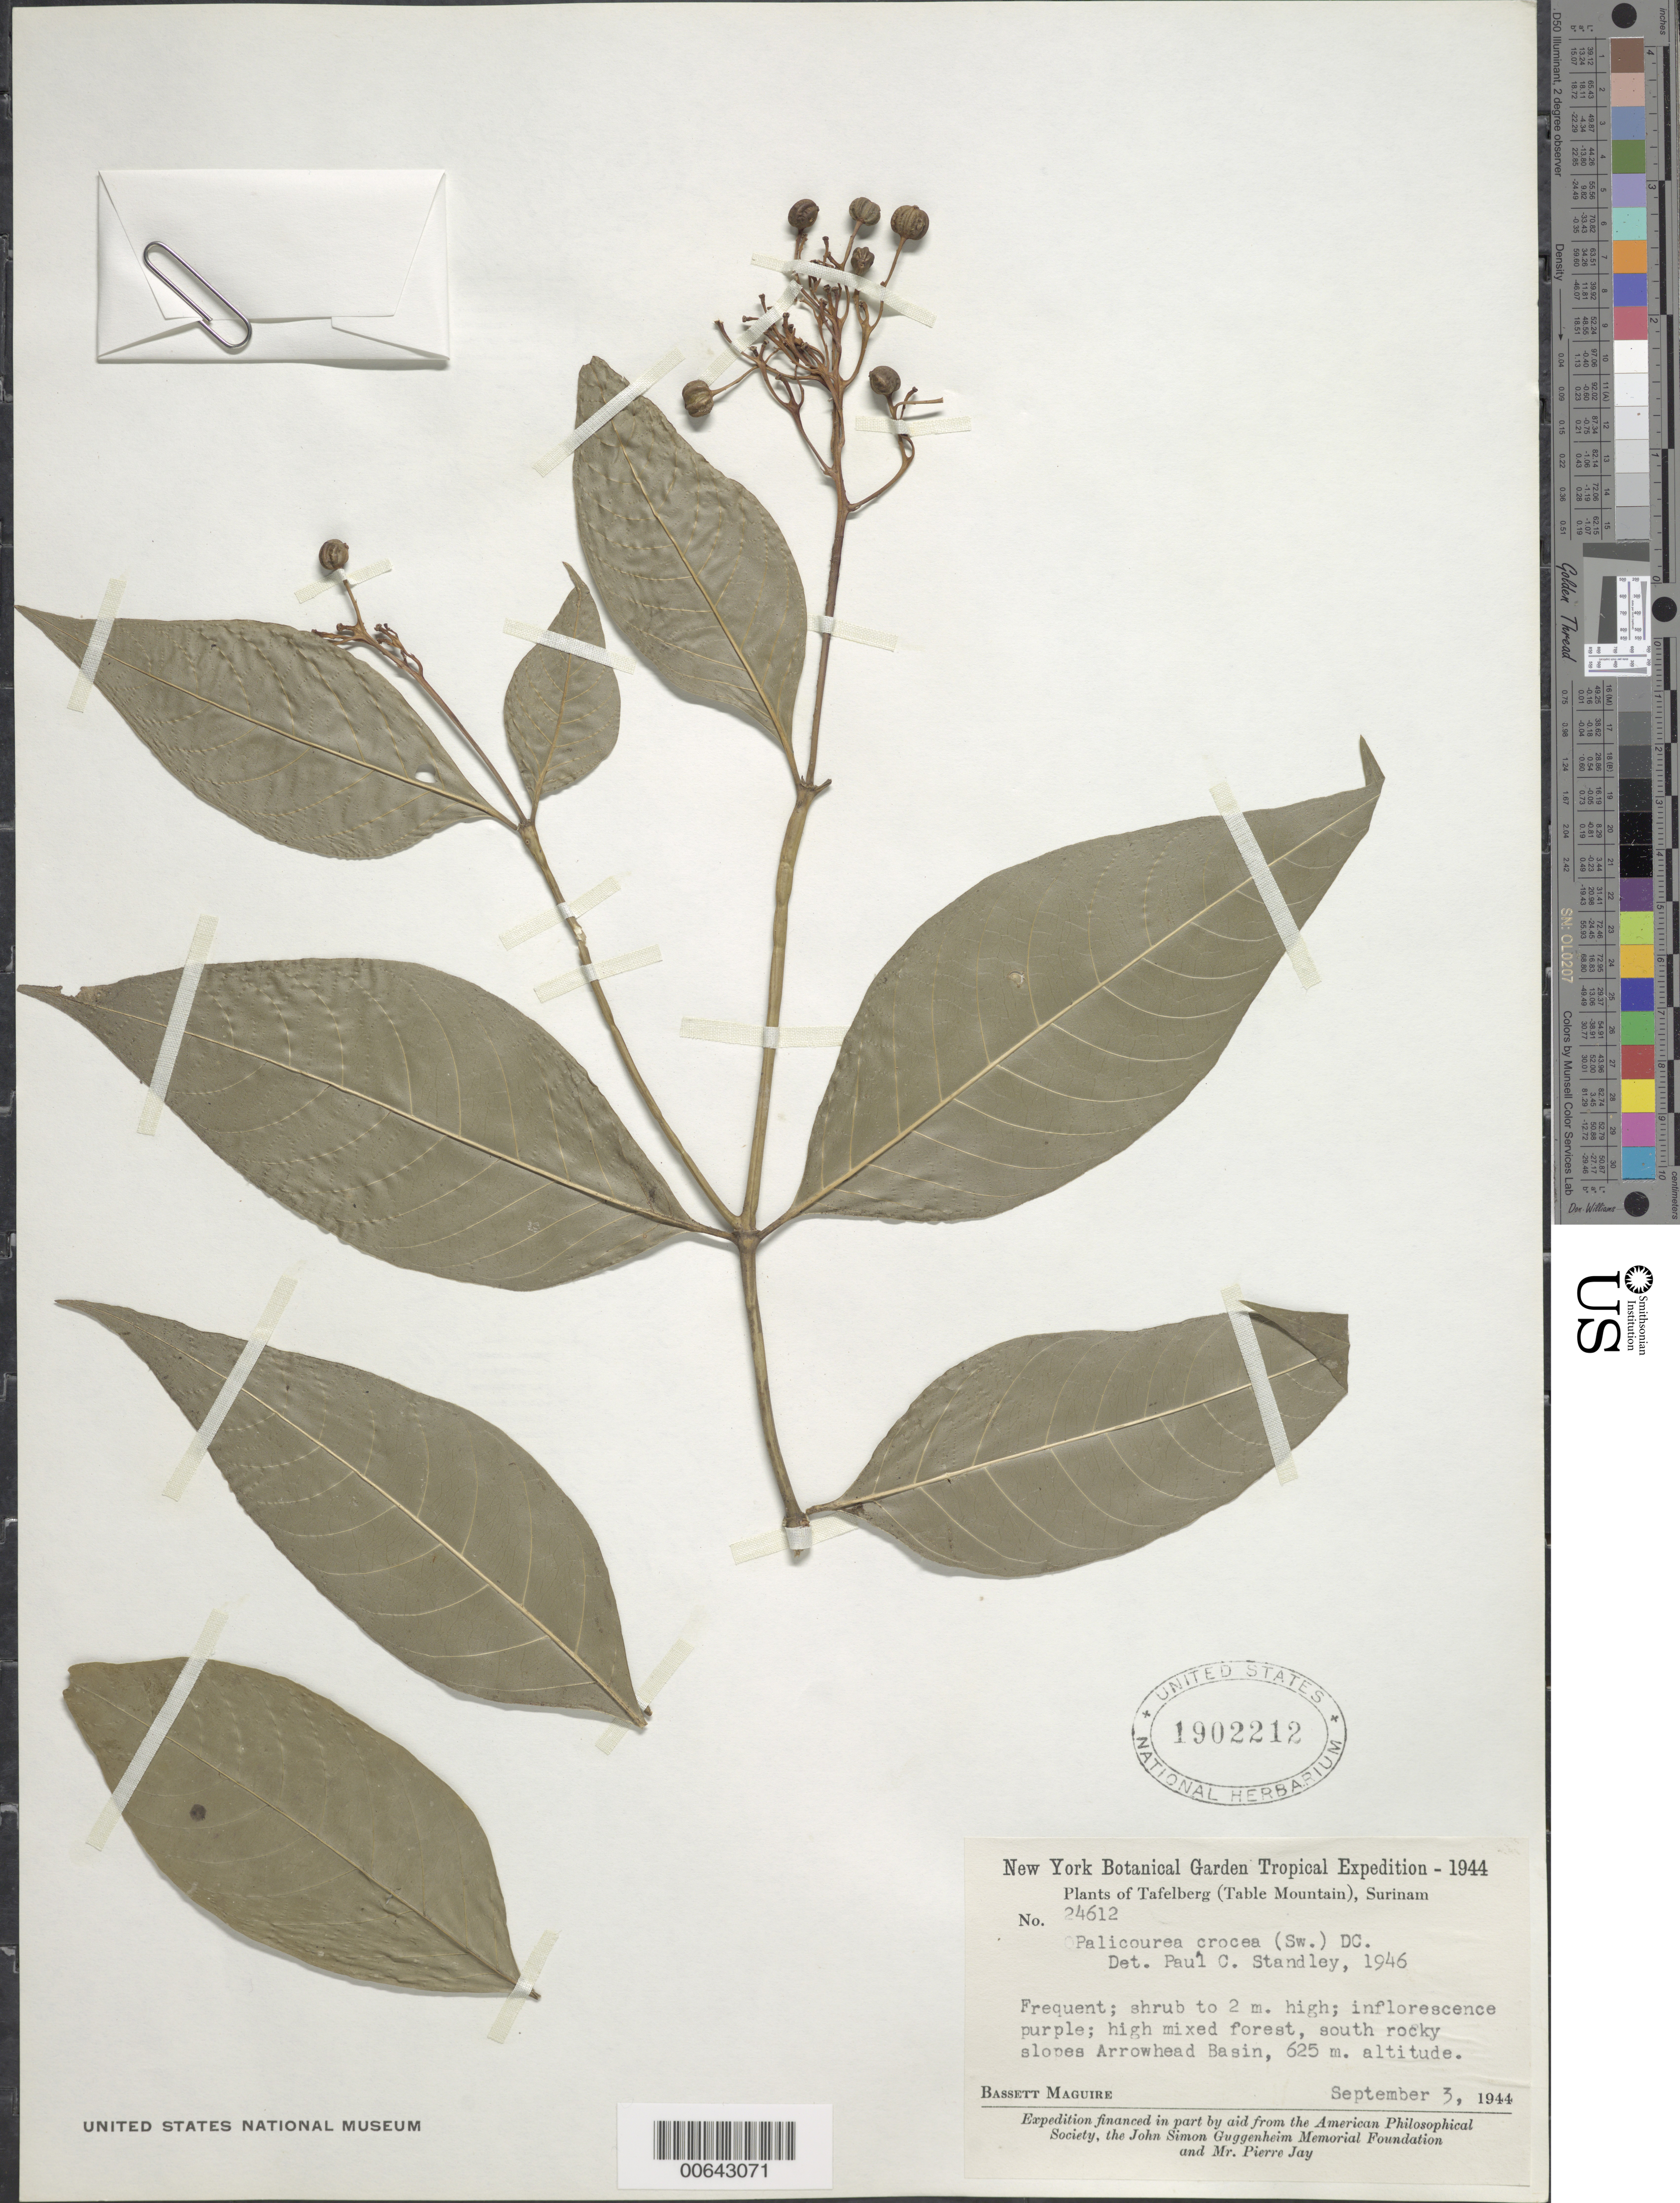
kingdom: Plantae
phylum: Tracheophyta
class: Magnoliopsida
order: Gentianales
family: Rubiaceae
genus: Palicourea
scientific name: Palicourea crocea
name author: (Sw.) Schult.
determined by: Standley, Paul C.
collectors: B. Maguire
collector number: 24612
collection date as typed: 3-Sep-44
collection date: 1944-09-03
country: Suriname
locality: Tafelberg (Table Mountain), Arrowhead Basin; south slopes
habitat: High mixed forest, rocky slopes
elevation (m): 625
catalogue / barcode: US 1902212